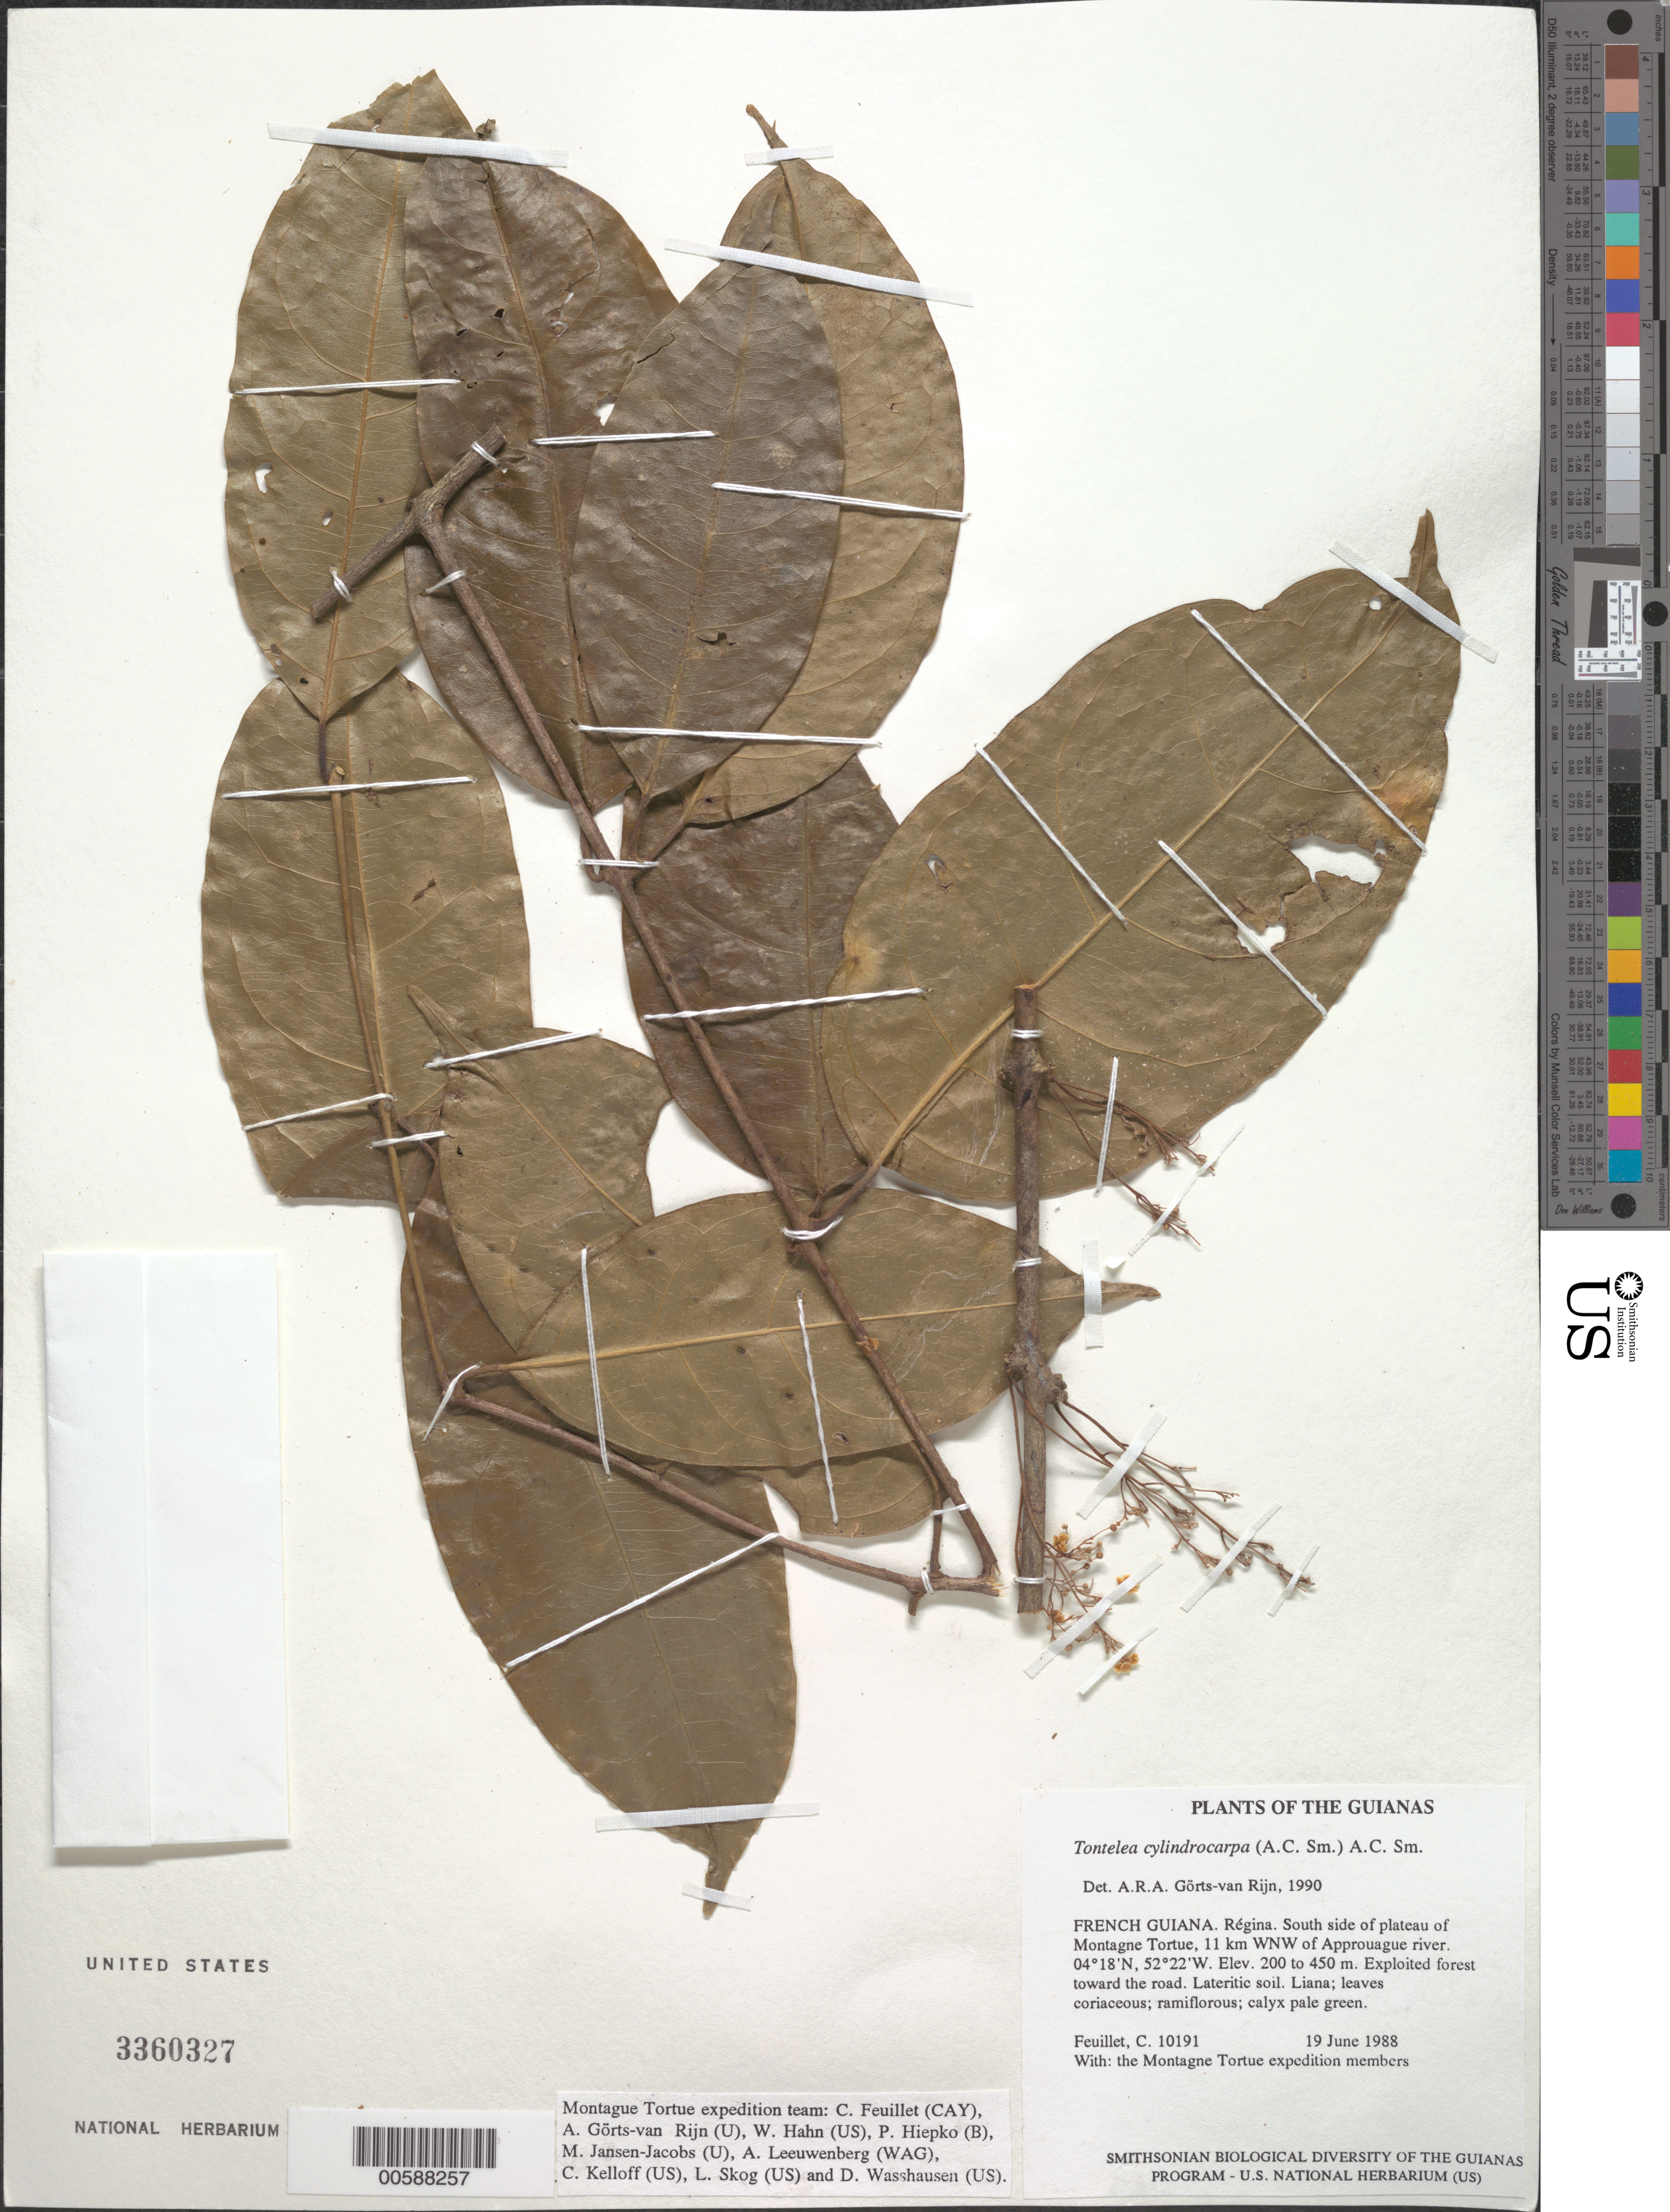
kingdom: Plantae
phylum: Tracheophyta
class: Magnoliopsida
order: Celastrales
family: Celastraceae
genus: Tontelea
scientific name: Tontelea cylindrocarpa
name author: (A.C. Sm.) A.C. Sm.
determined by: Görts-van Rijn, A. R. A.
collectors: C. Feuillet & Montagne Torte Exped. members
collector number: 10191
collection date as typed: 19 June 1988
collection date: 1988-06-19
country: French Guiana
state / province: Cayenne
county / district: Regina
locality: South side of plateau of Montagne Tortue, 11 km WNW of Approuague river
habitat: Exploited forest toward the road. Lateritic soil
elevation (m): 200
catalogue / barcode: US 3360327